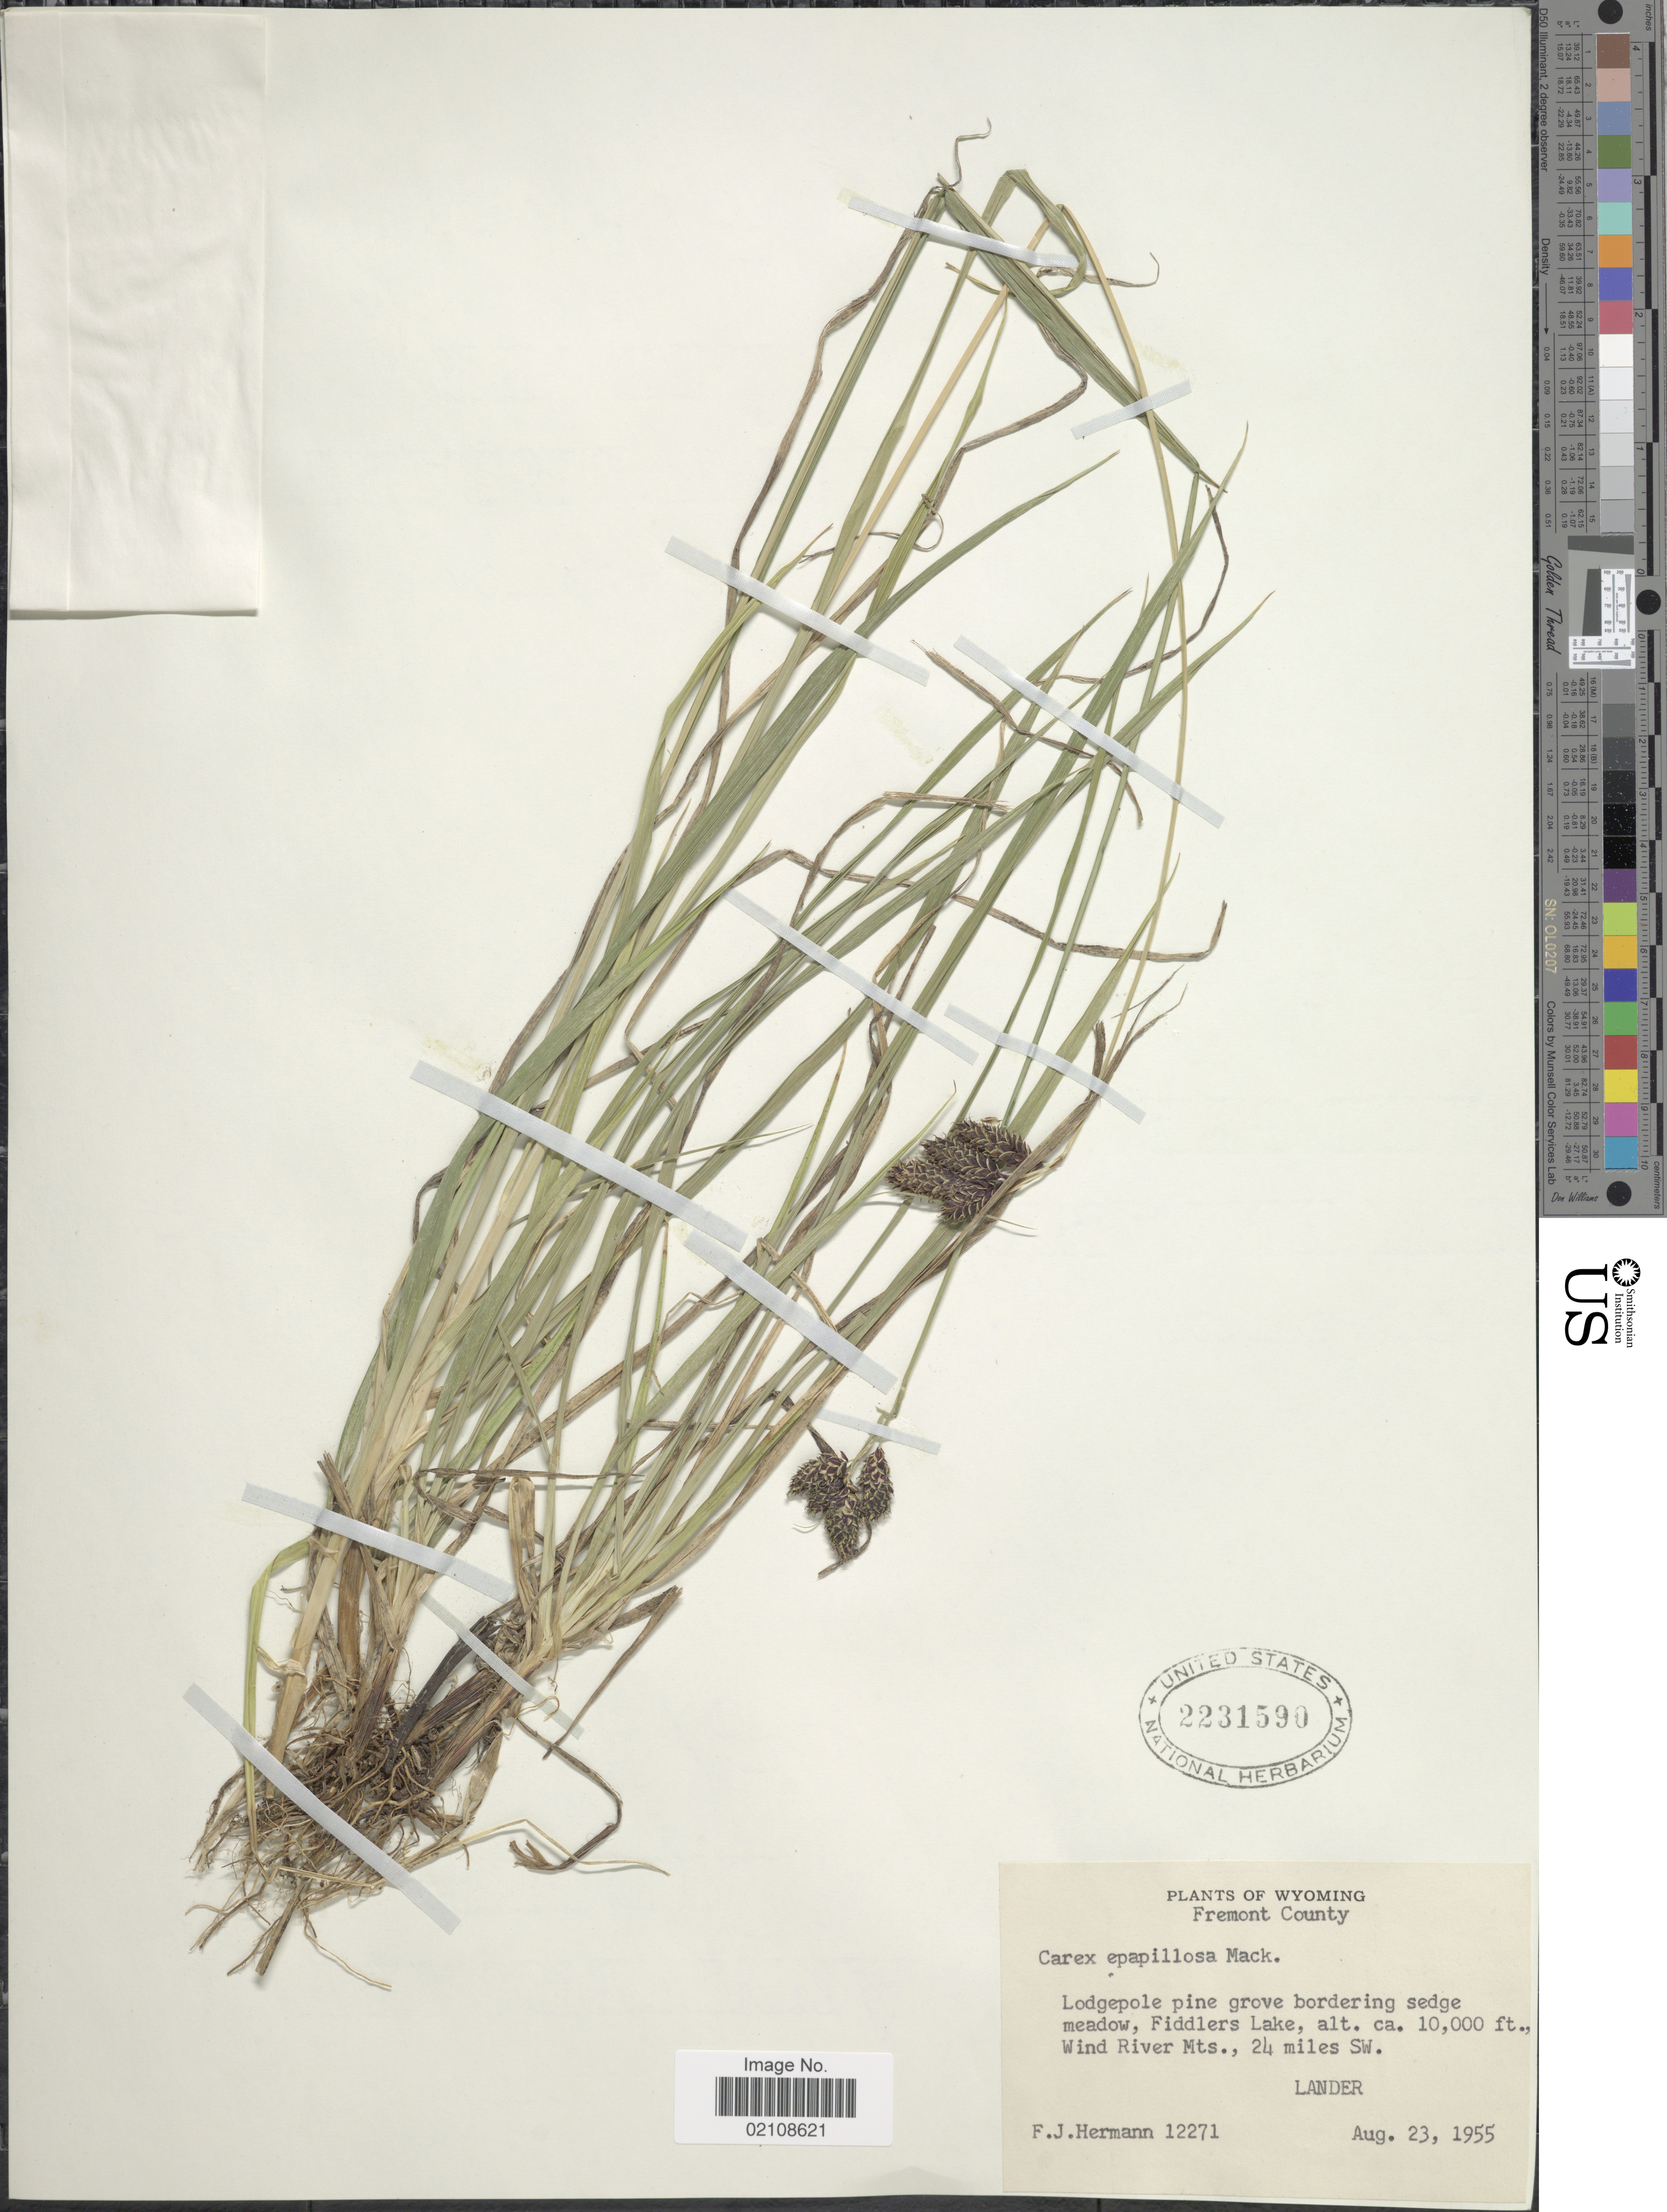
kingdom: Plantae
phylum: Tracheophyta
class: Liliopsida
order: Poales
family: Cyperaceae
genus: Carex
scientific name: Carex epapillosa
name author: Mack.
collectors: F. J. Hermann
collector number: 12271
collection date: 1955-08-23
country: United States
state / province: Wyoming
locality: Fremont County, Lodgepole pine grove bordering sedge meadow, Fiddlers Lake, Wind River Mts., 24 miles SW. Lander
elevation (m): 3048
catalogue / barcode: US 2231590